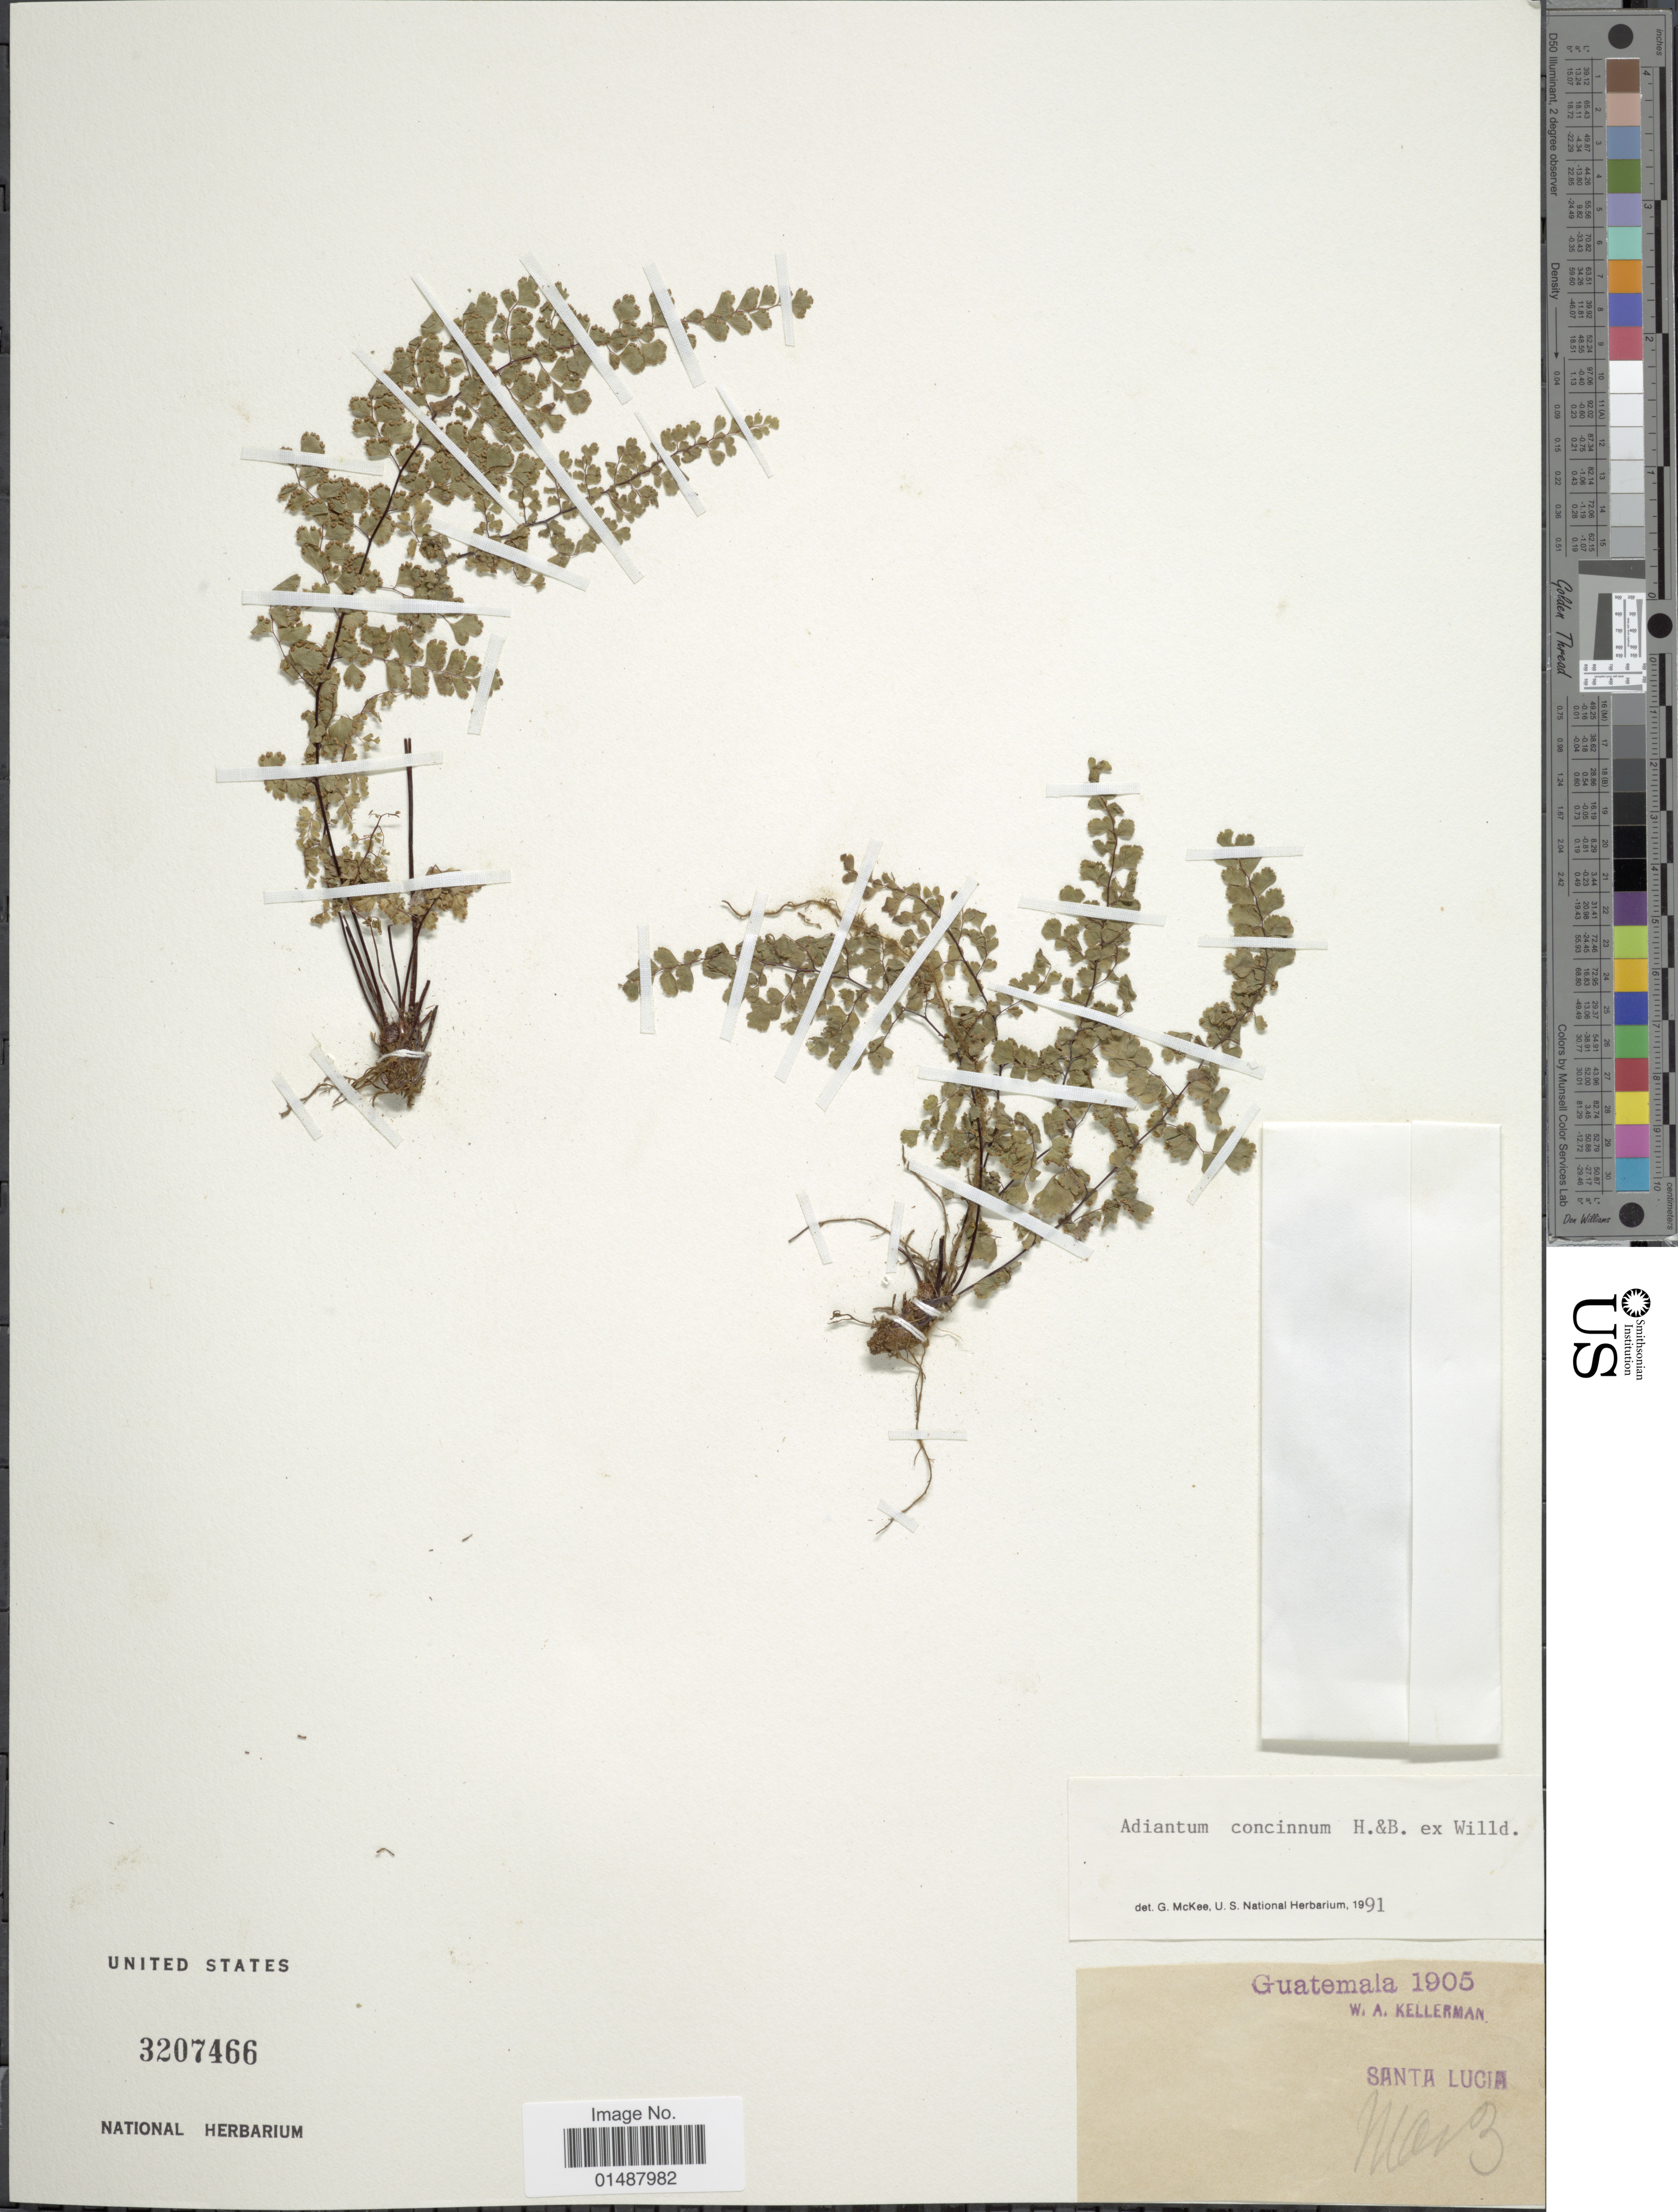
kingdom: Plantae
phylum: Tracheophyta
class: Polypodiopsida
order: Polypodiales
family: Pteridaceae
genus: Adiantum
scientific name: Adiantum concinnum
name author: Humb. & Bonpl. ex Willd.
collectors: W. Kellerman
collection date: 1905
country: Guatemala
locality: Santa Lucia [unsure placement]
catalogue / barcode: US 3207466